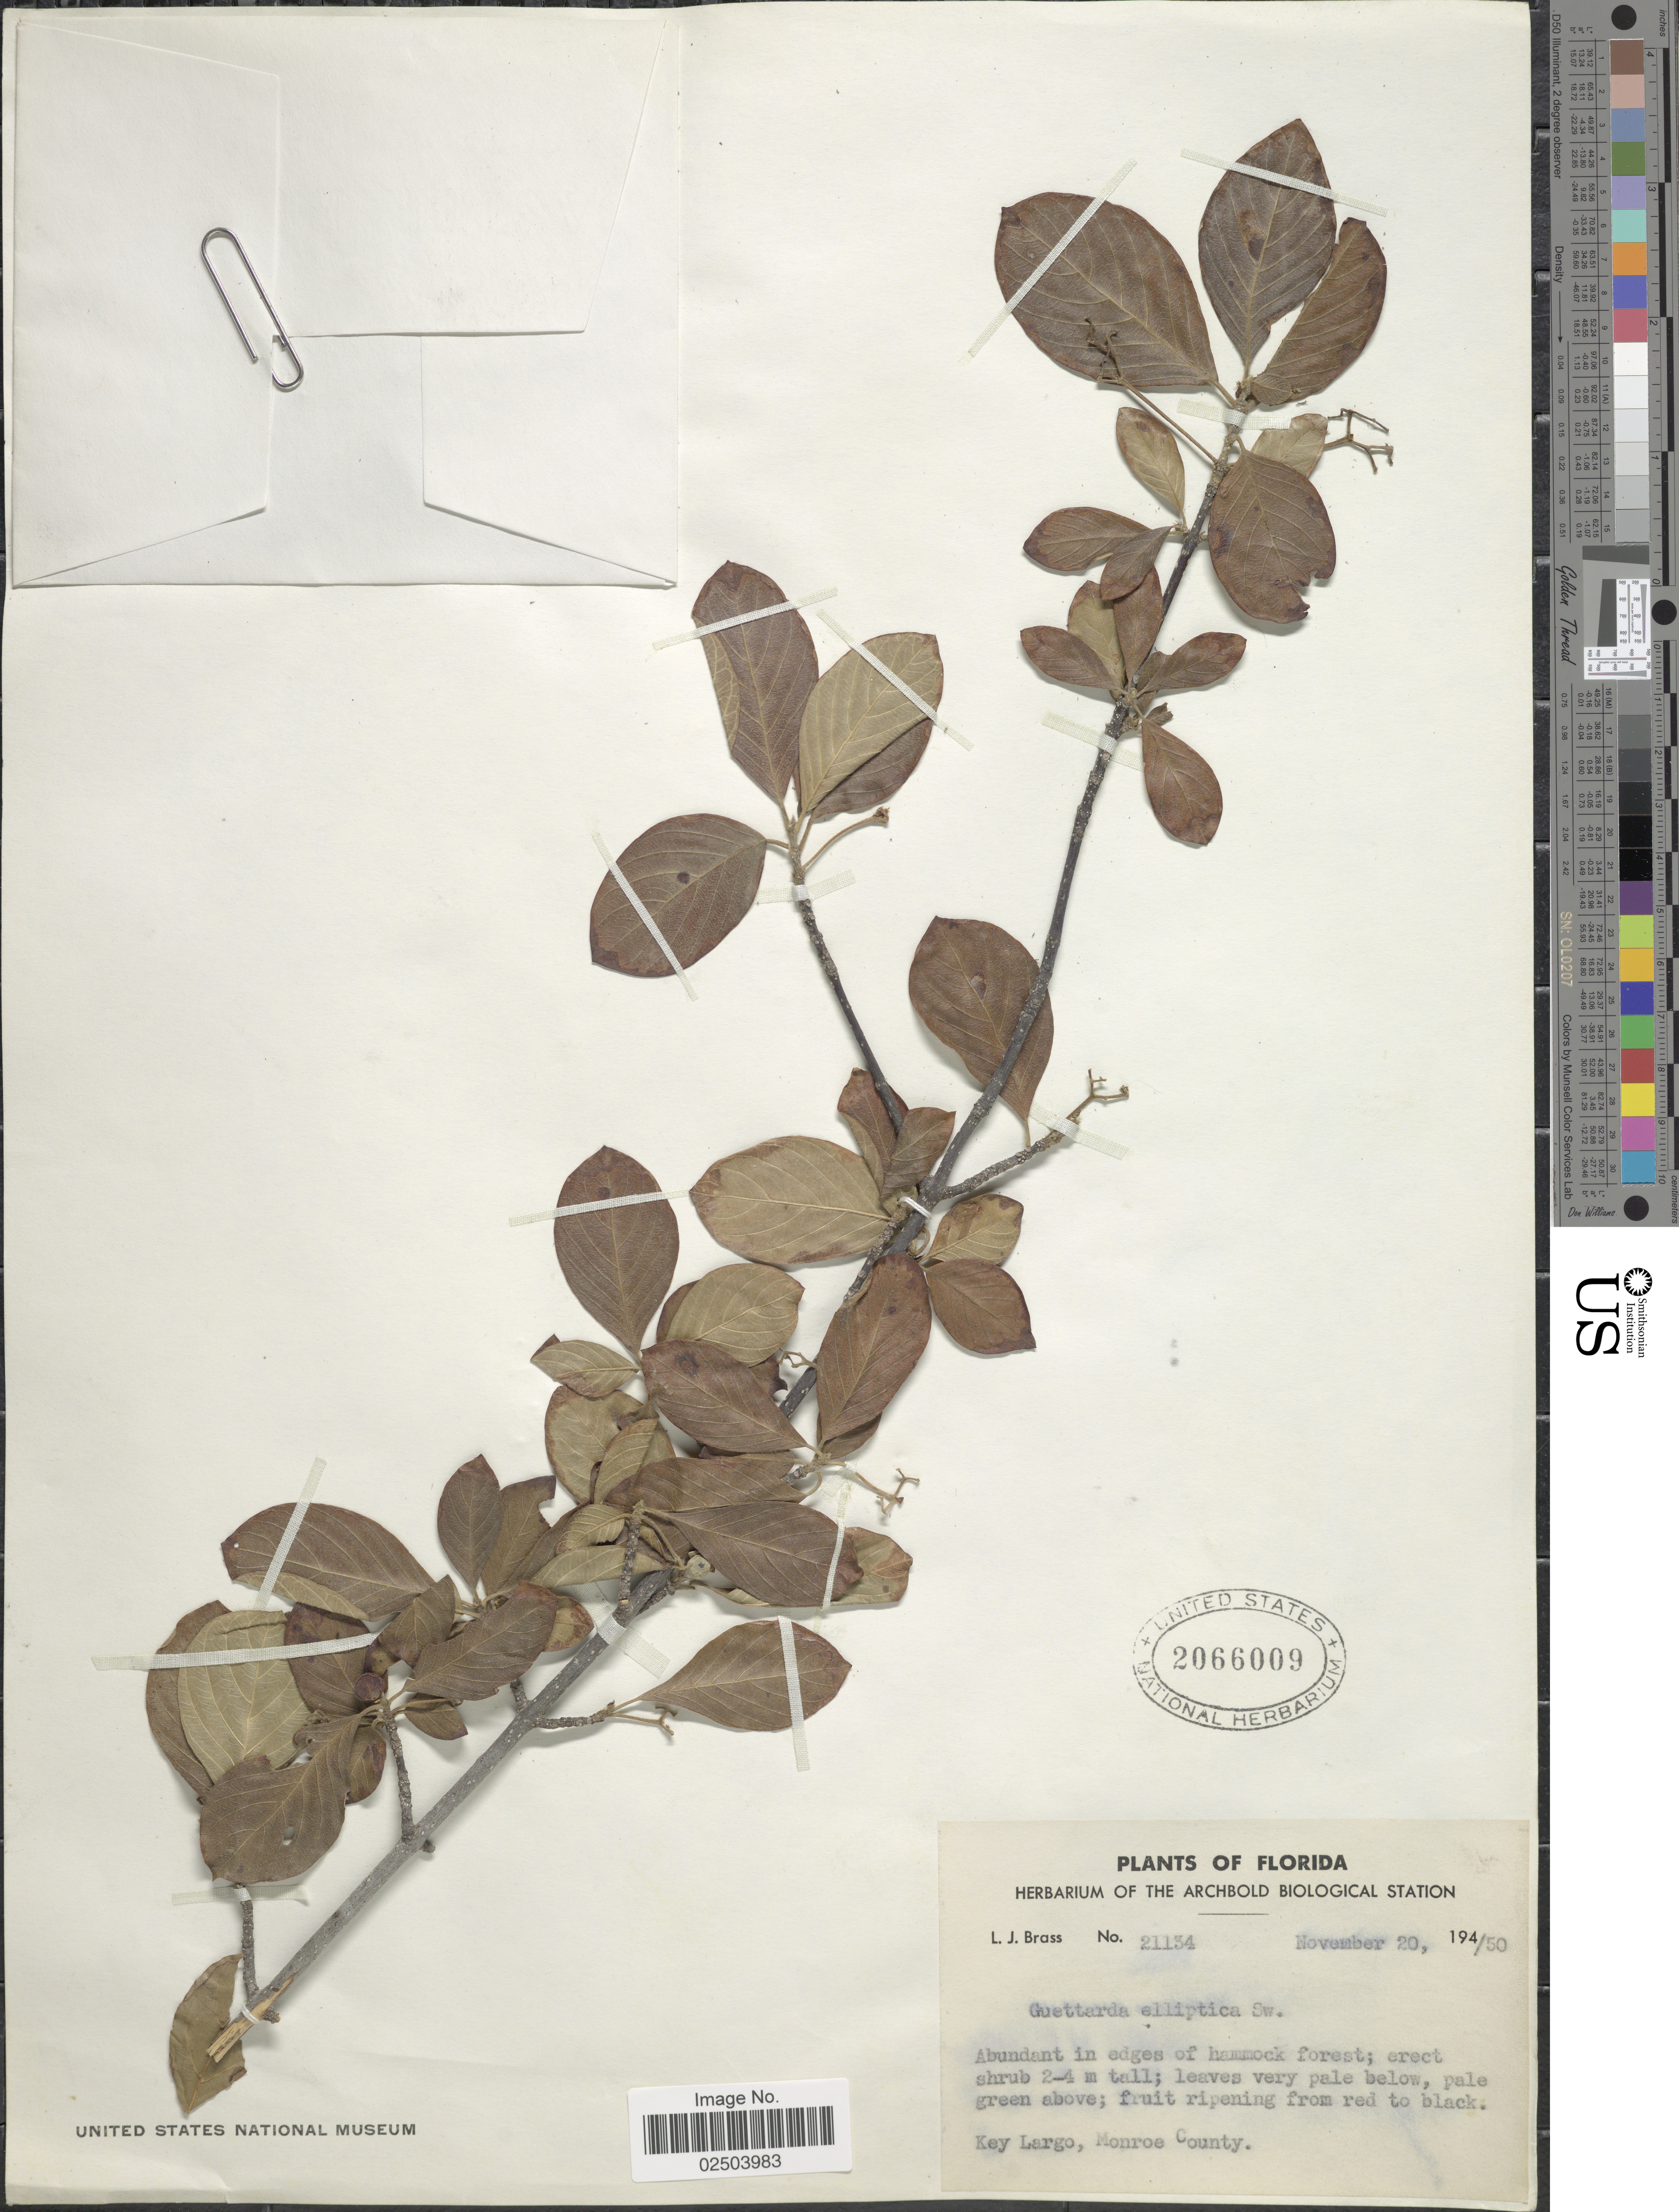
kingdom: Plantae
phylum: Tracheophyta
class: Magnoliopsida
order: Gentianales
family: Rubiaceae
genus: Guettarda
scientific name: Guettarda elliptica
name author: Sw.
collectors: L. J. Brass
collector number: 21134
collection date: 1950-11-20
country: United States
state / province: Florida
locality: Key Largo, Monroe County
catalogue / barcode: US 2066009